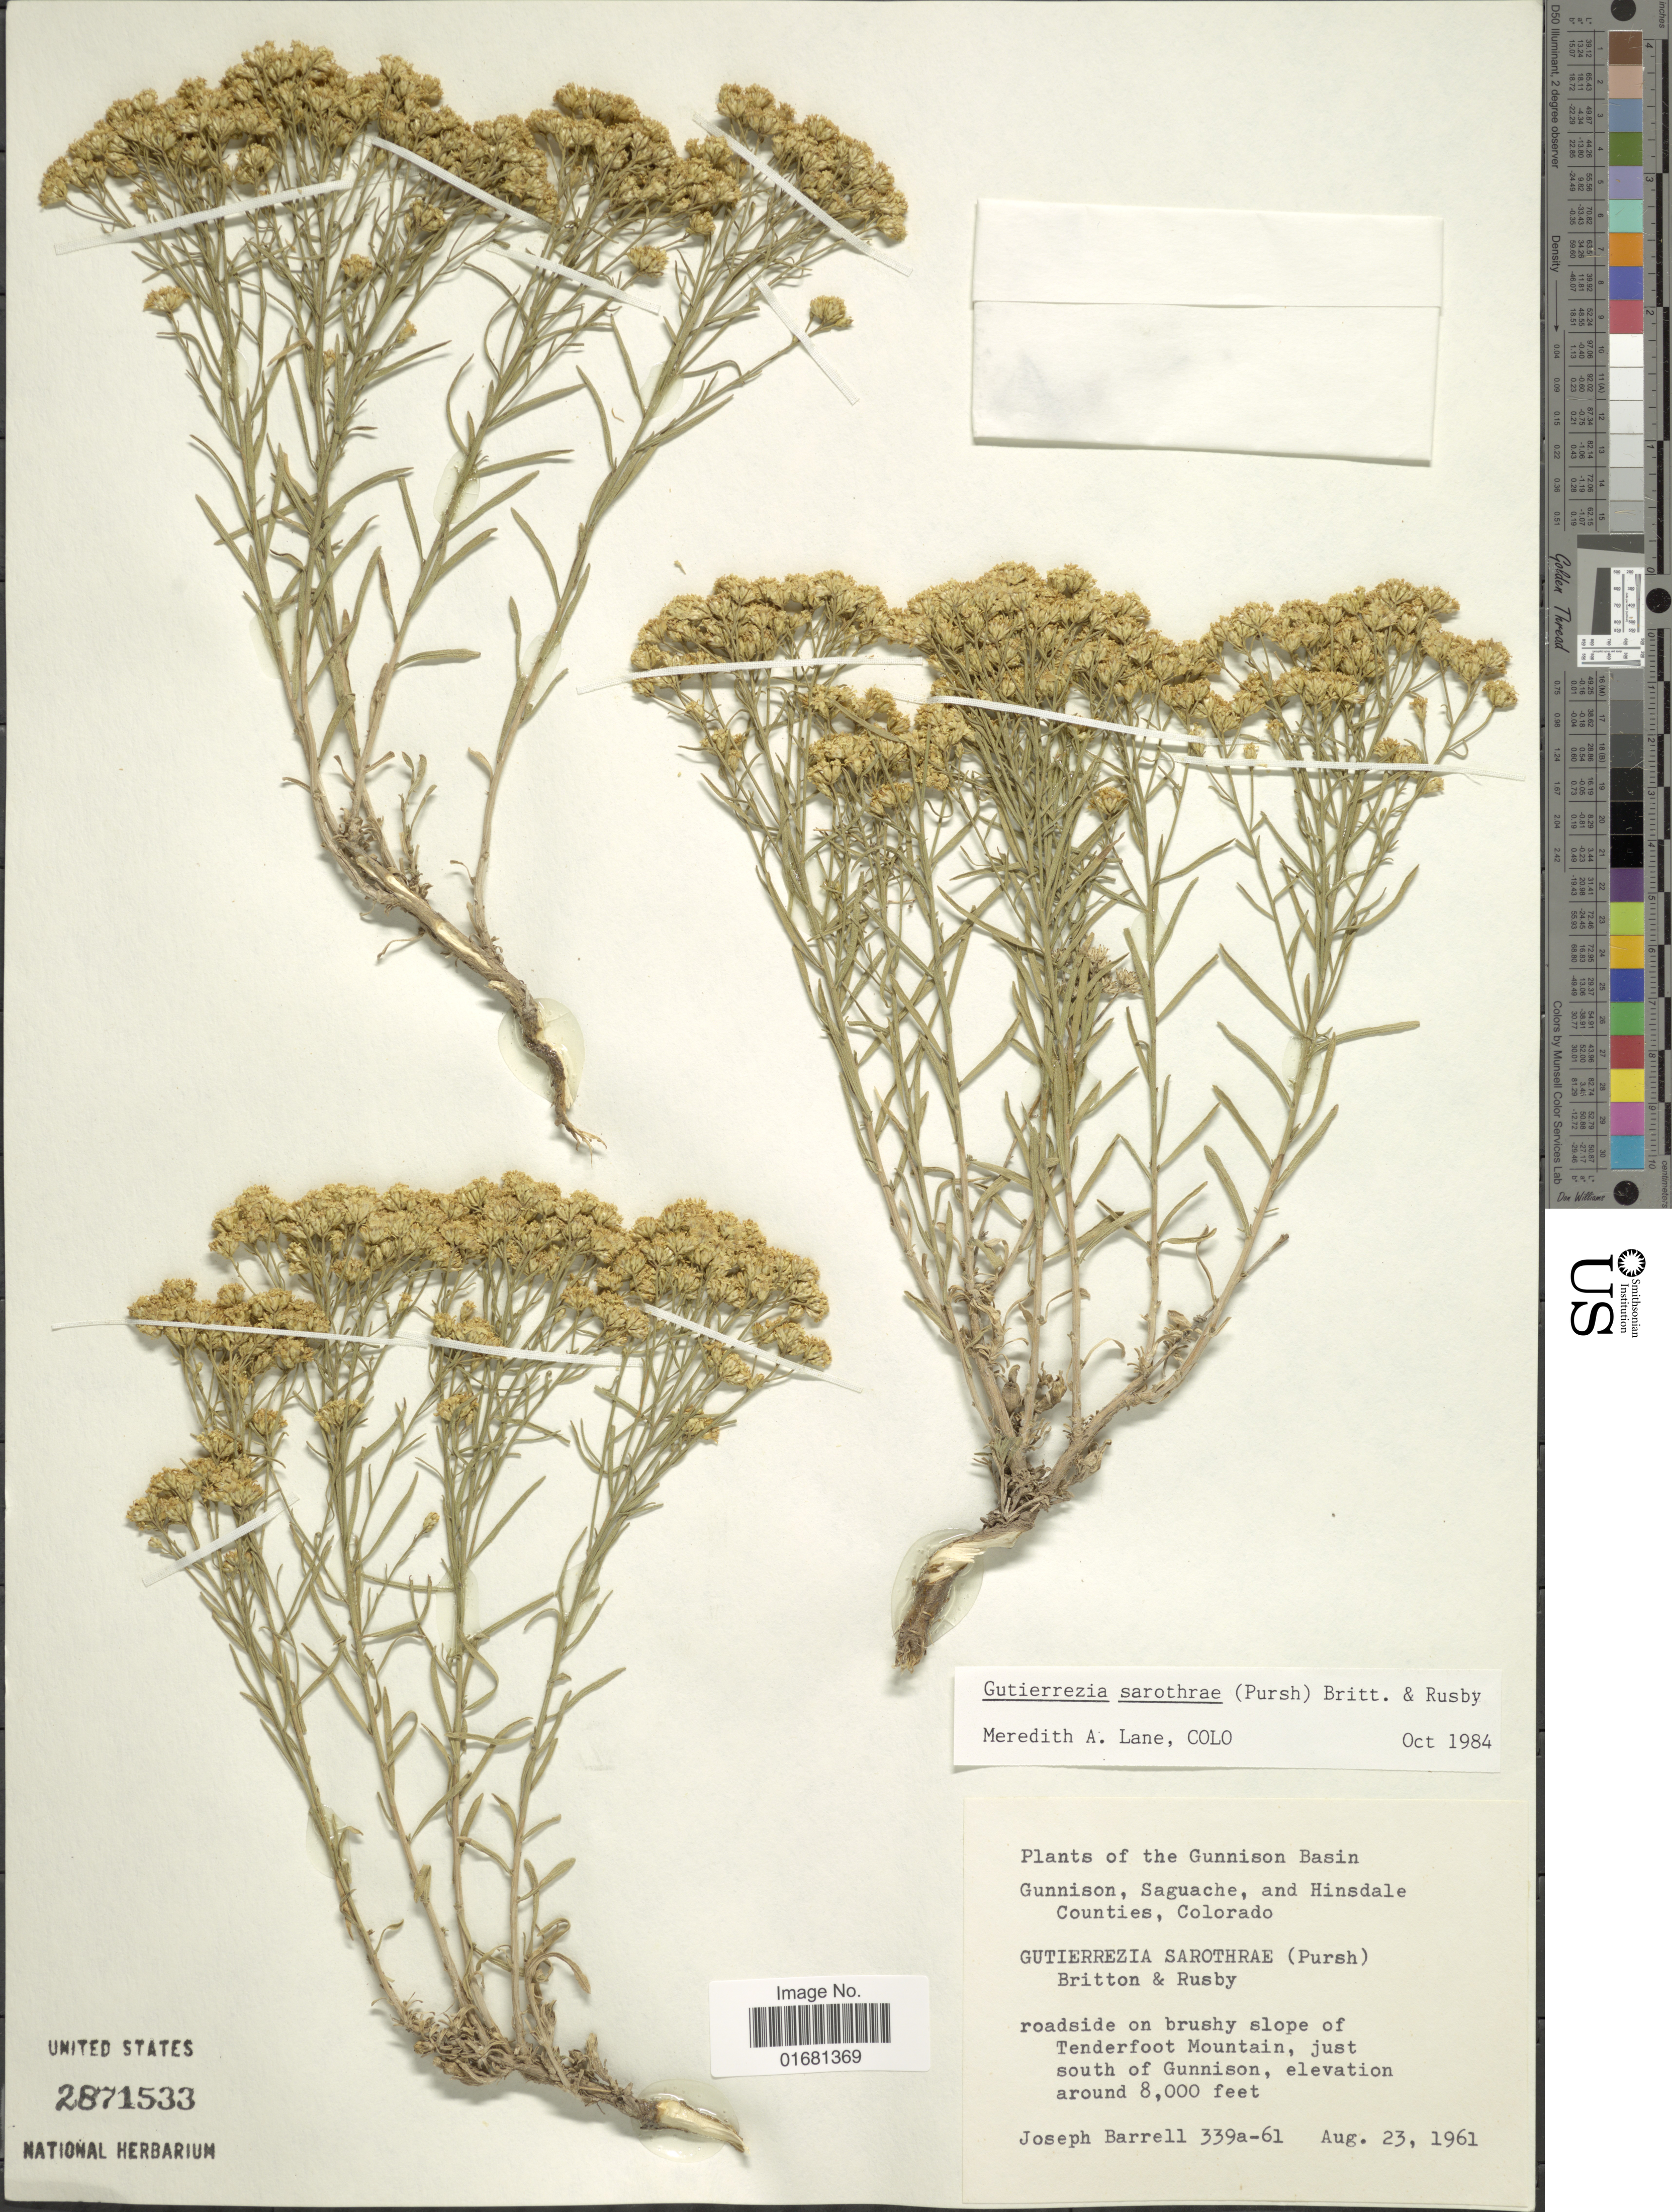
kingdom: Plantae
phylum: Tracheophyta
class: Magnoliopsida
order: Asterales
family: Asteraceae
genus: Gutierrezia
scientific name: Gutierrezia sarothrae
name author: (Pursh) Britton & Rusby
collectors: J. Barrell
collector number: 339a-61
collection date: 1961-08-23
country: United States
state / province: Colorado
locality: Colorado. Gunnison, Saguache, and Hinsdale Counties, roadside on brushy slope of Tenderfoot Mountain, just south of Gunnison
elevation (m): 2438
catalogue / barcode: US 2871533